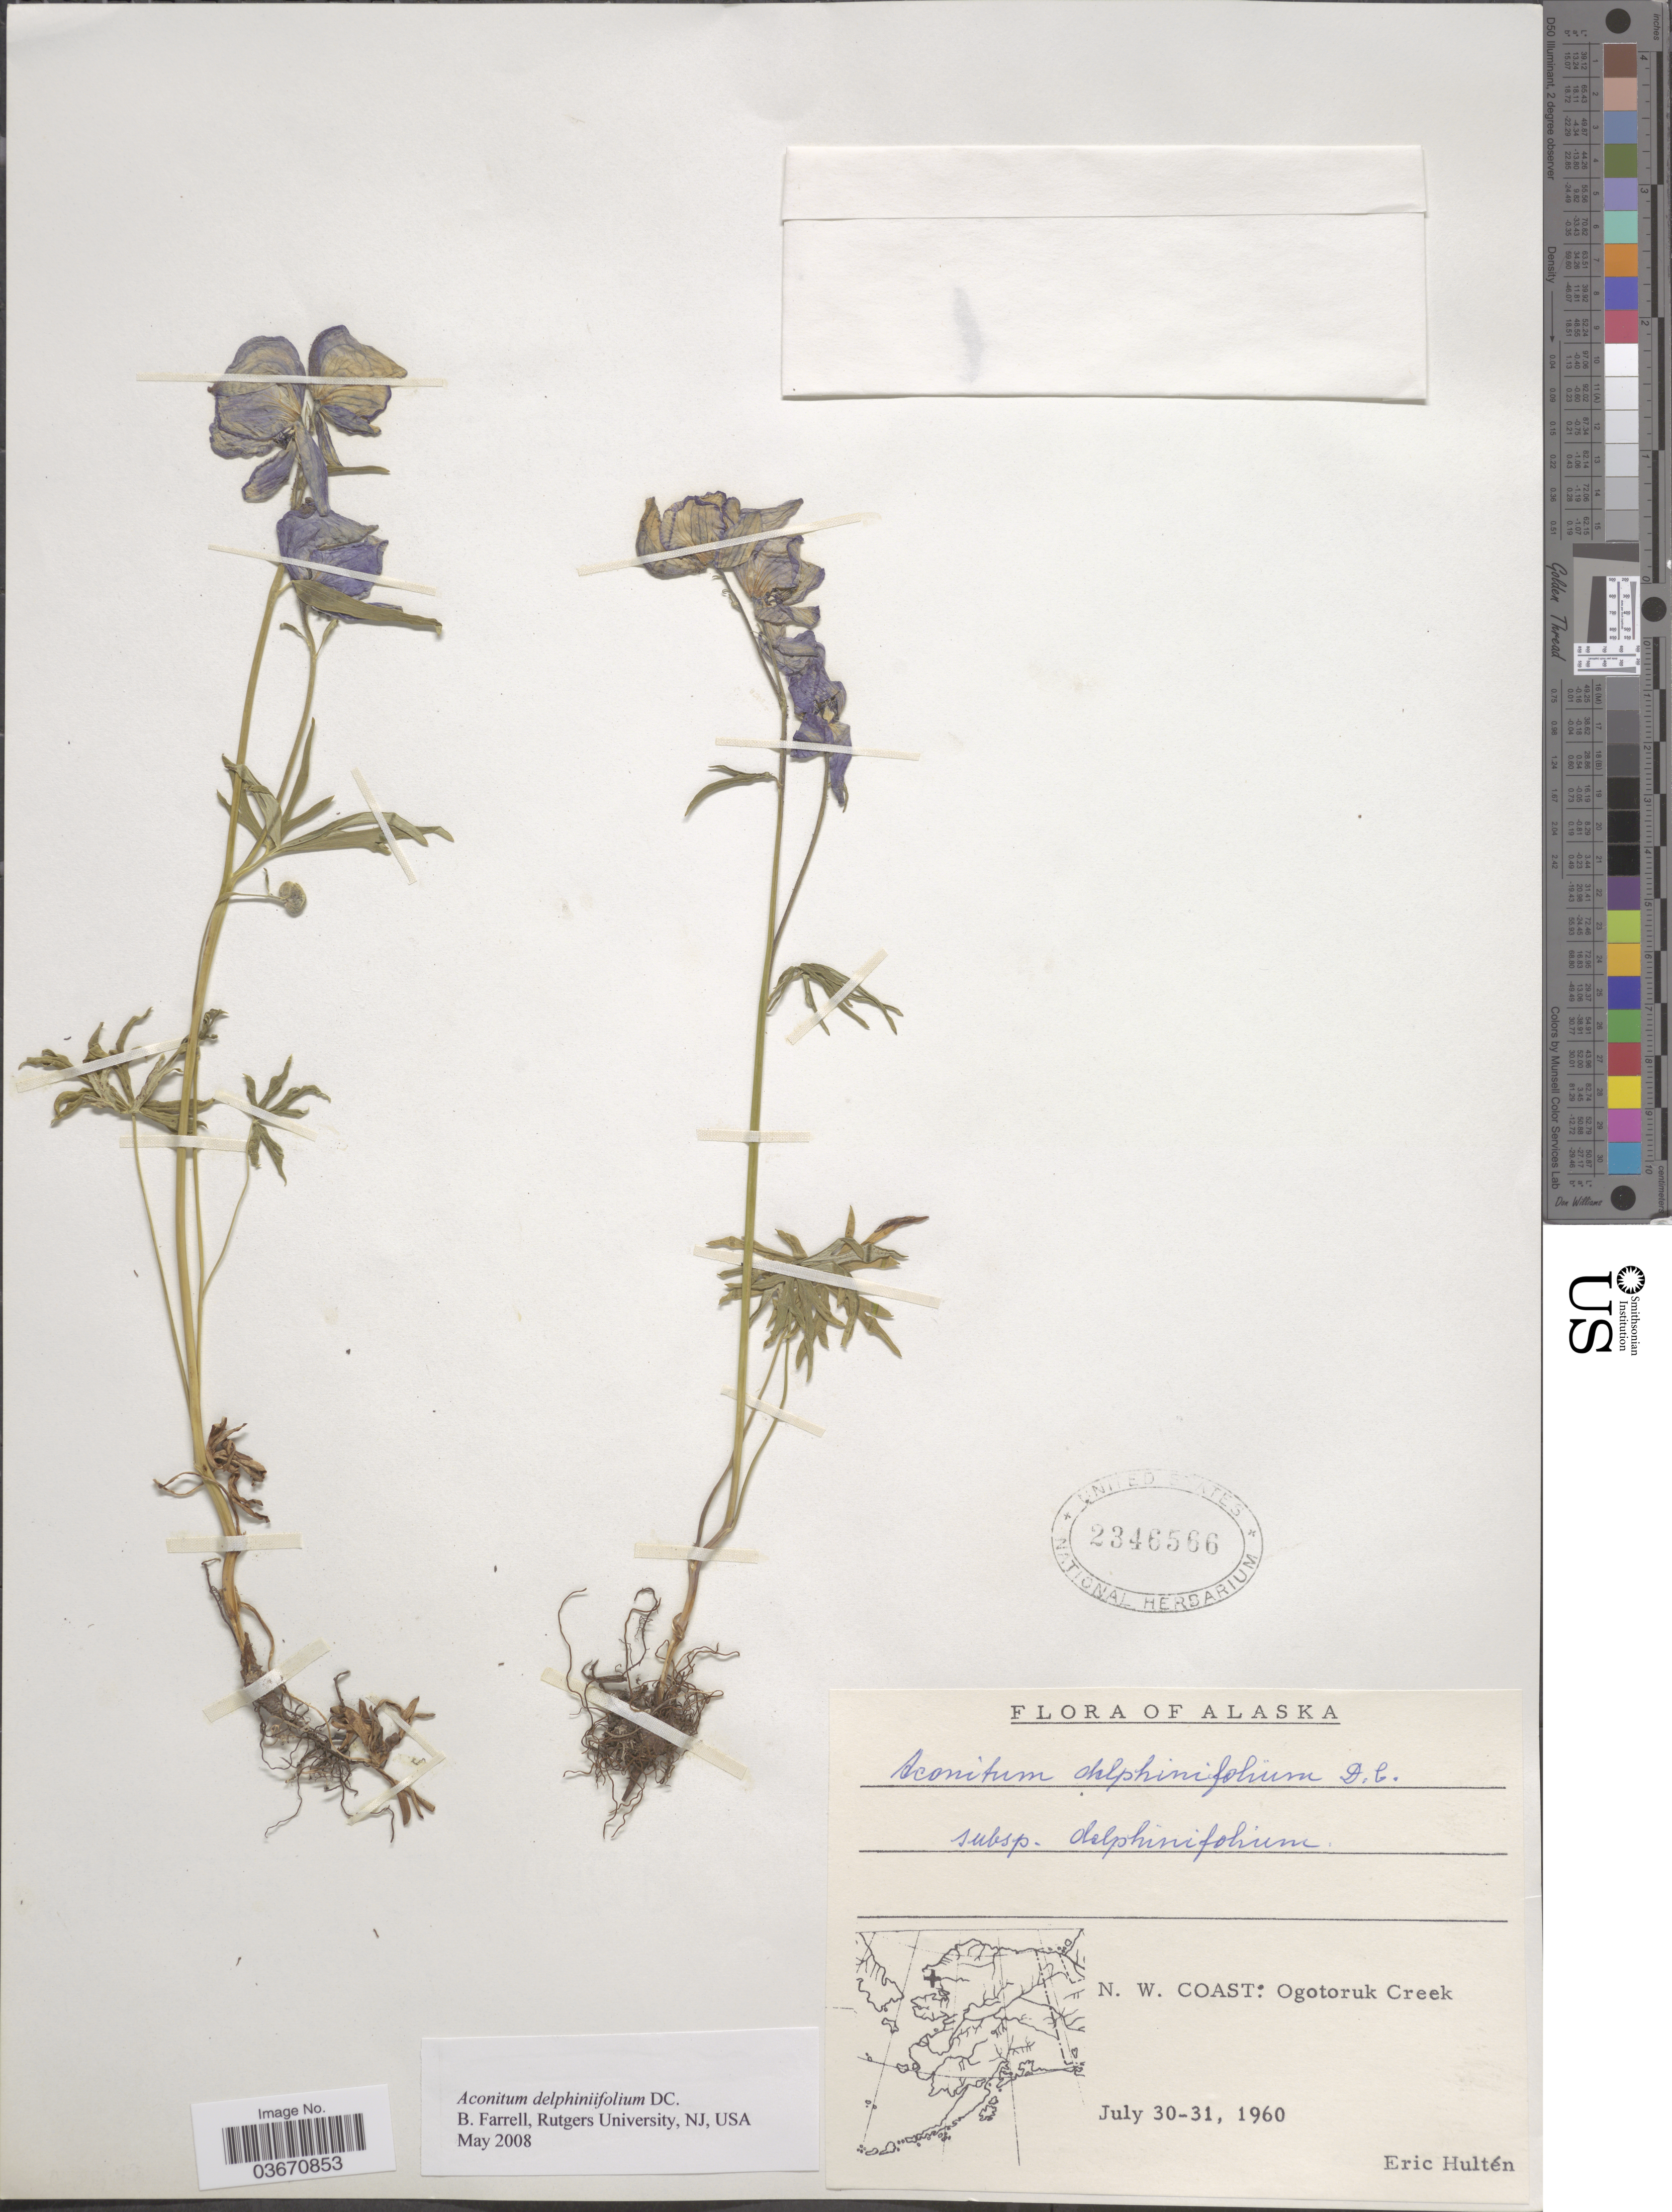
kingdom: Plantae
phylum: Tracheophyta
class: Magnoliopsida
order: Ranunculales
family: Ranunculaceae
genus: Aconitum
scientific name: Aconitum delphinifolium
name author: DC.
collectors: E. G. Hultén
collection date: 1960-07-30/1960-07-31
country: United States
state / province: Alaska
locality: N. W. Coast: Ogotoruk Creek.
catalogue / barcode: US 2346566